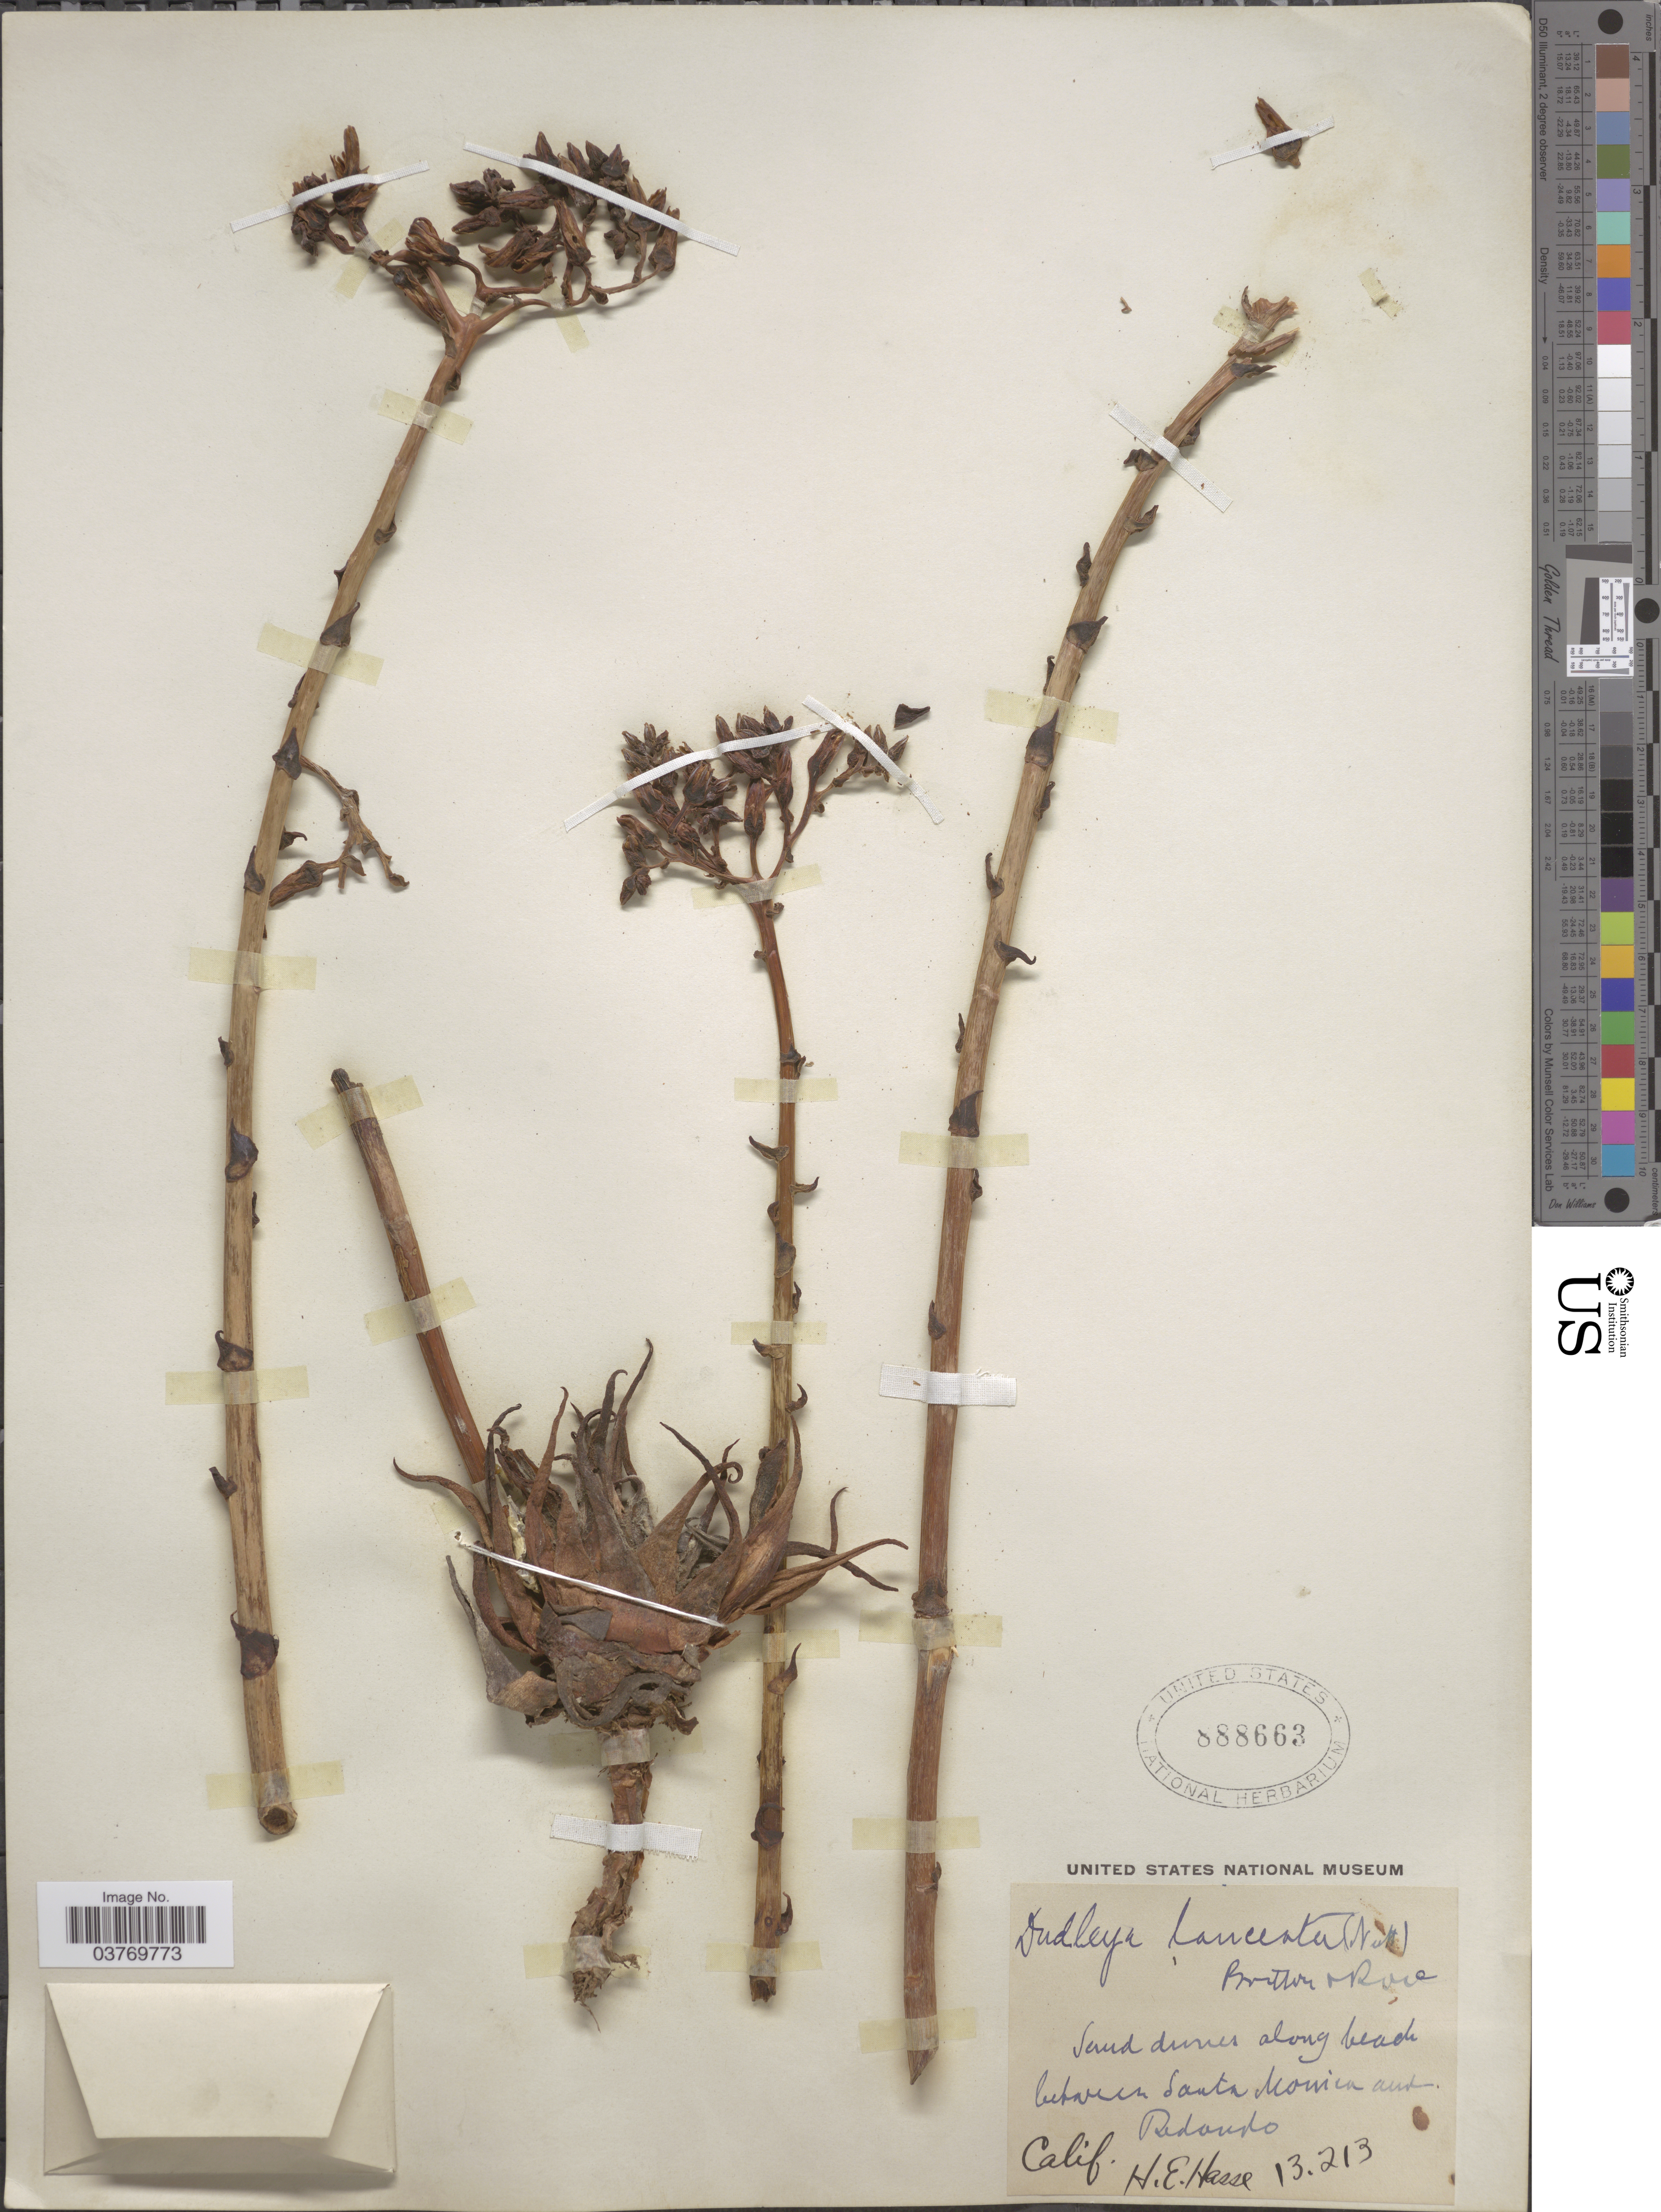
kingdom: Plantae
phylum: Tracheophyta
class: Magnoliopsida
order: Saxifragales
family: Crassulaceae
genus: Dudleya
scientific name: Dudleya lanceolata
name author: (Nutt.) Britton & Rose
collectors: H. E. Hasse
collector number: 13213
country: United States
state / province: California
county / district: Los Angeles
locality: Sand dunes along beach between Santa Monica and Redando.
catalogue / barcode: US 888663